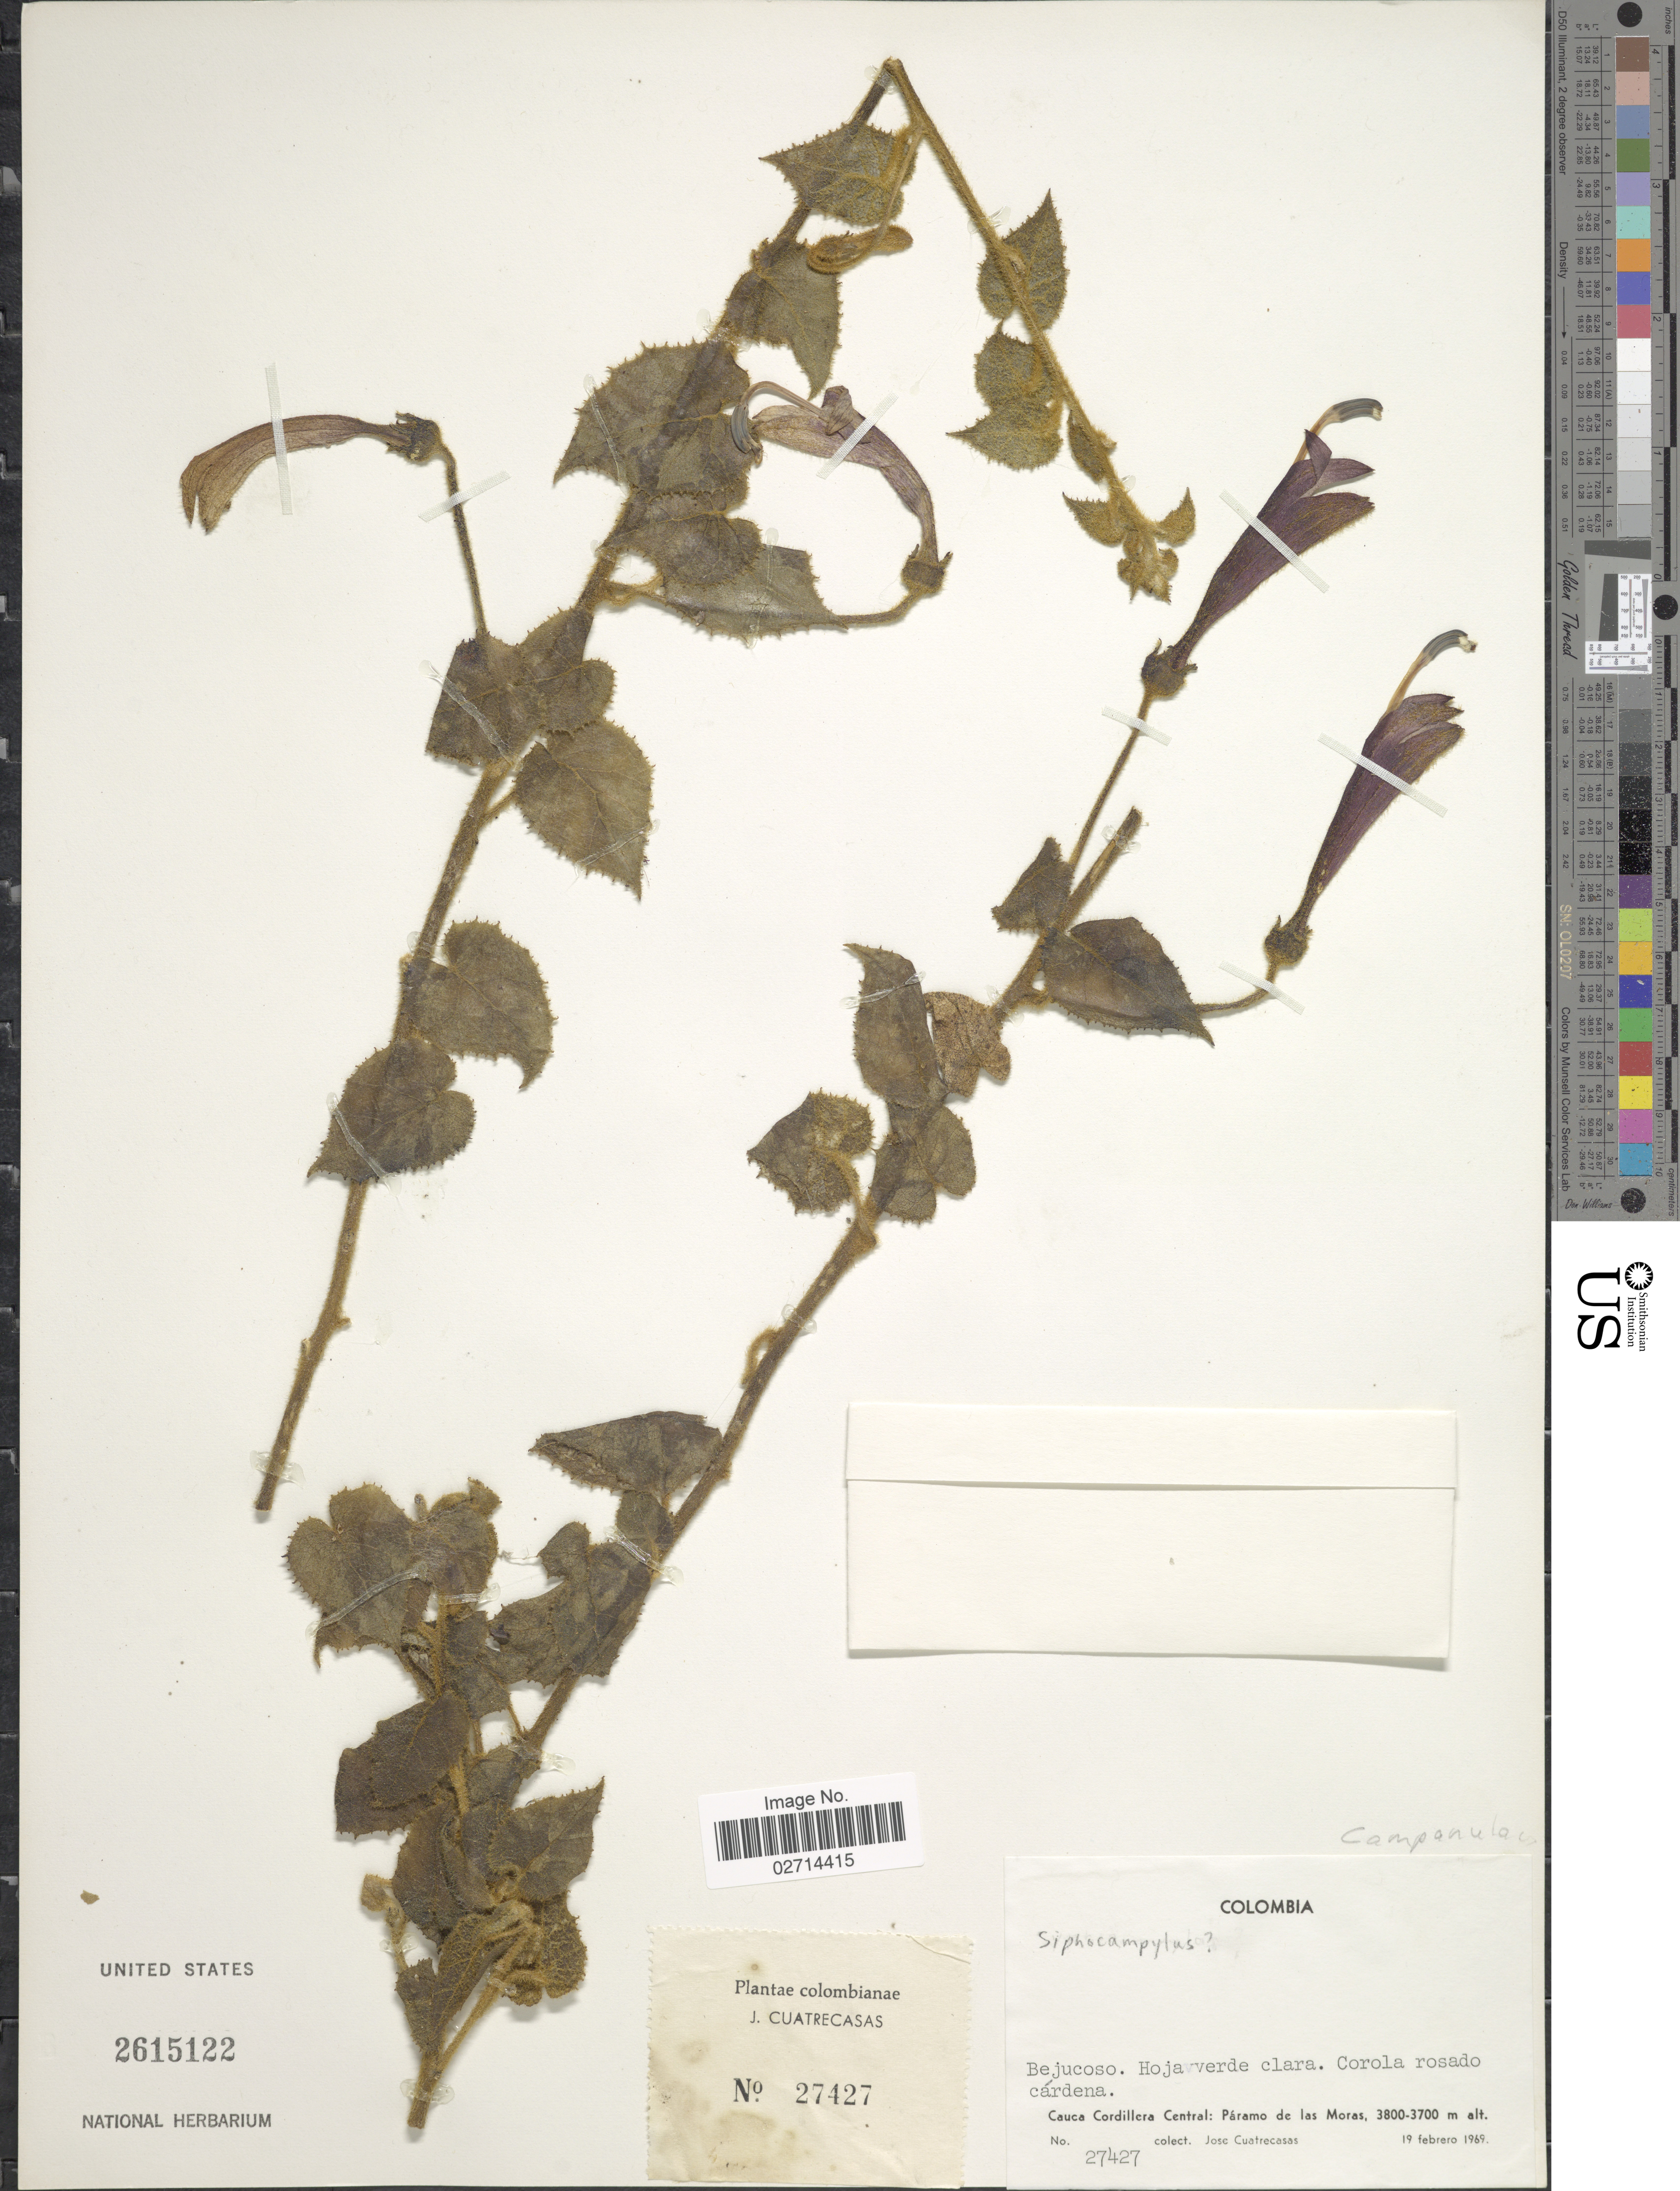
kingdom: Plantae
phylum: Tracheophyta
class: Magnoliopsida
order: Asterales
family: Campanulaceae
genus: Siphocampylus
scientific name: Siphocampylus sp.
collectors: J. Cuatrecasas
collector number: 27427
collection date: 1969-02-19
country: Colombia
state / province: Cauca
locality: Cauca Cordillera Central: Paramo de las Moras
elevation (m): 3700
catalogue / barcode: US 2615122